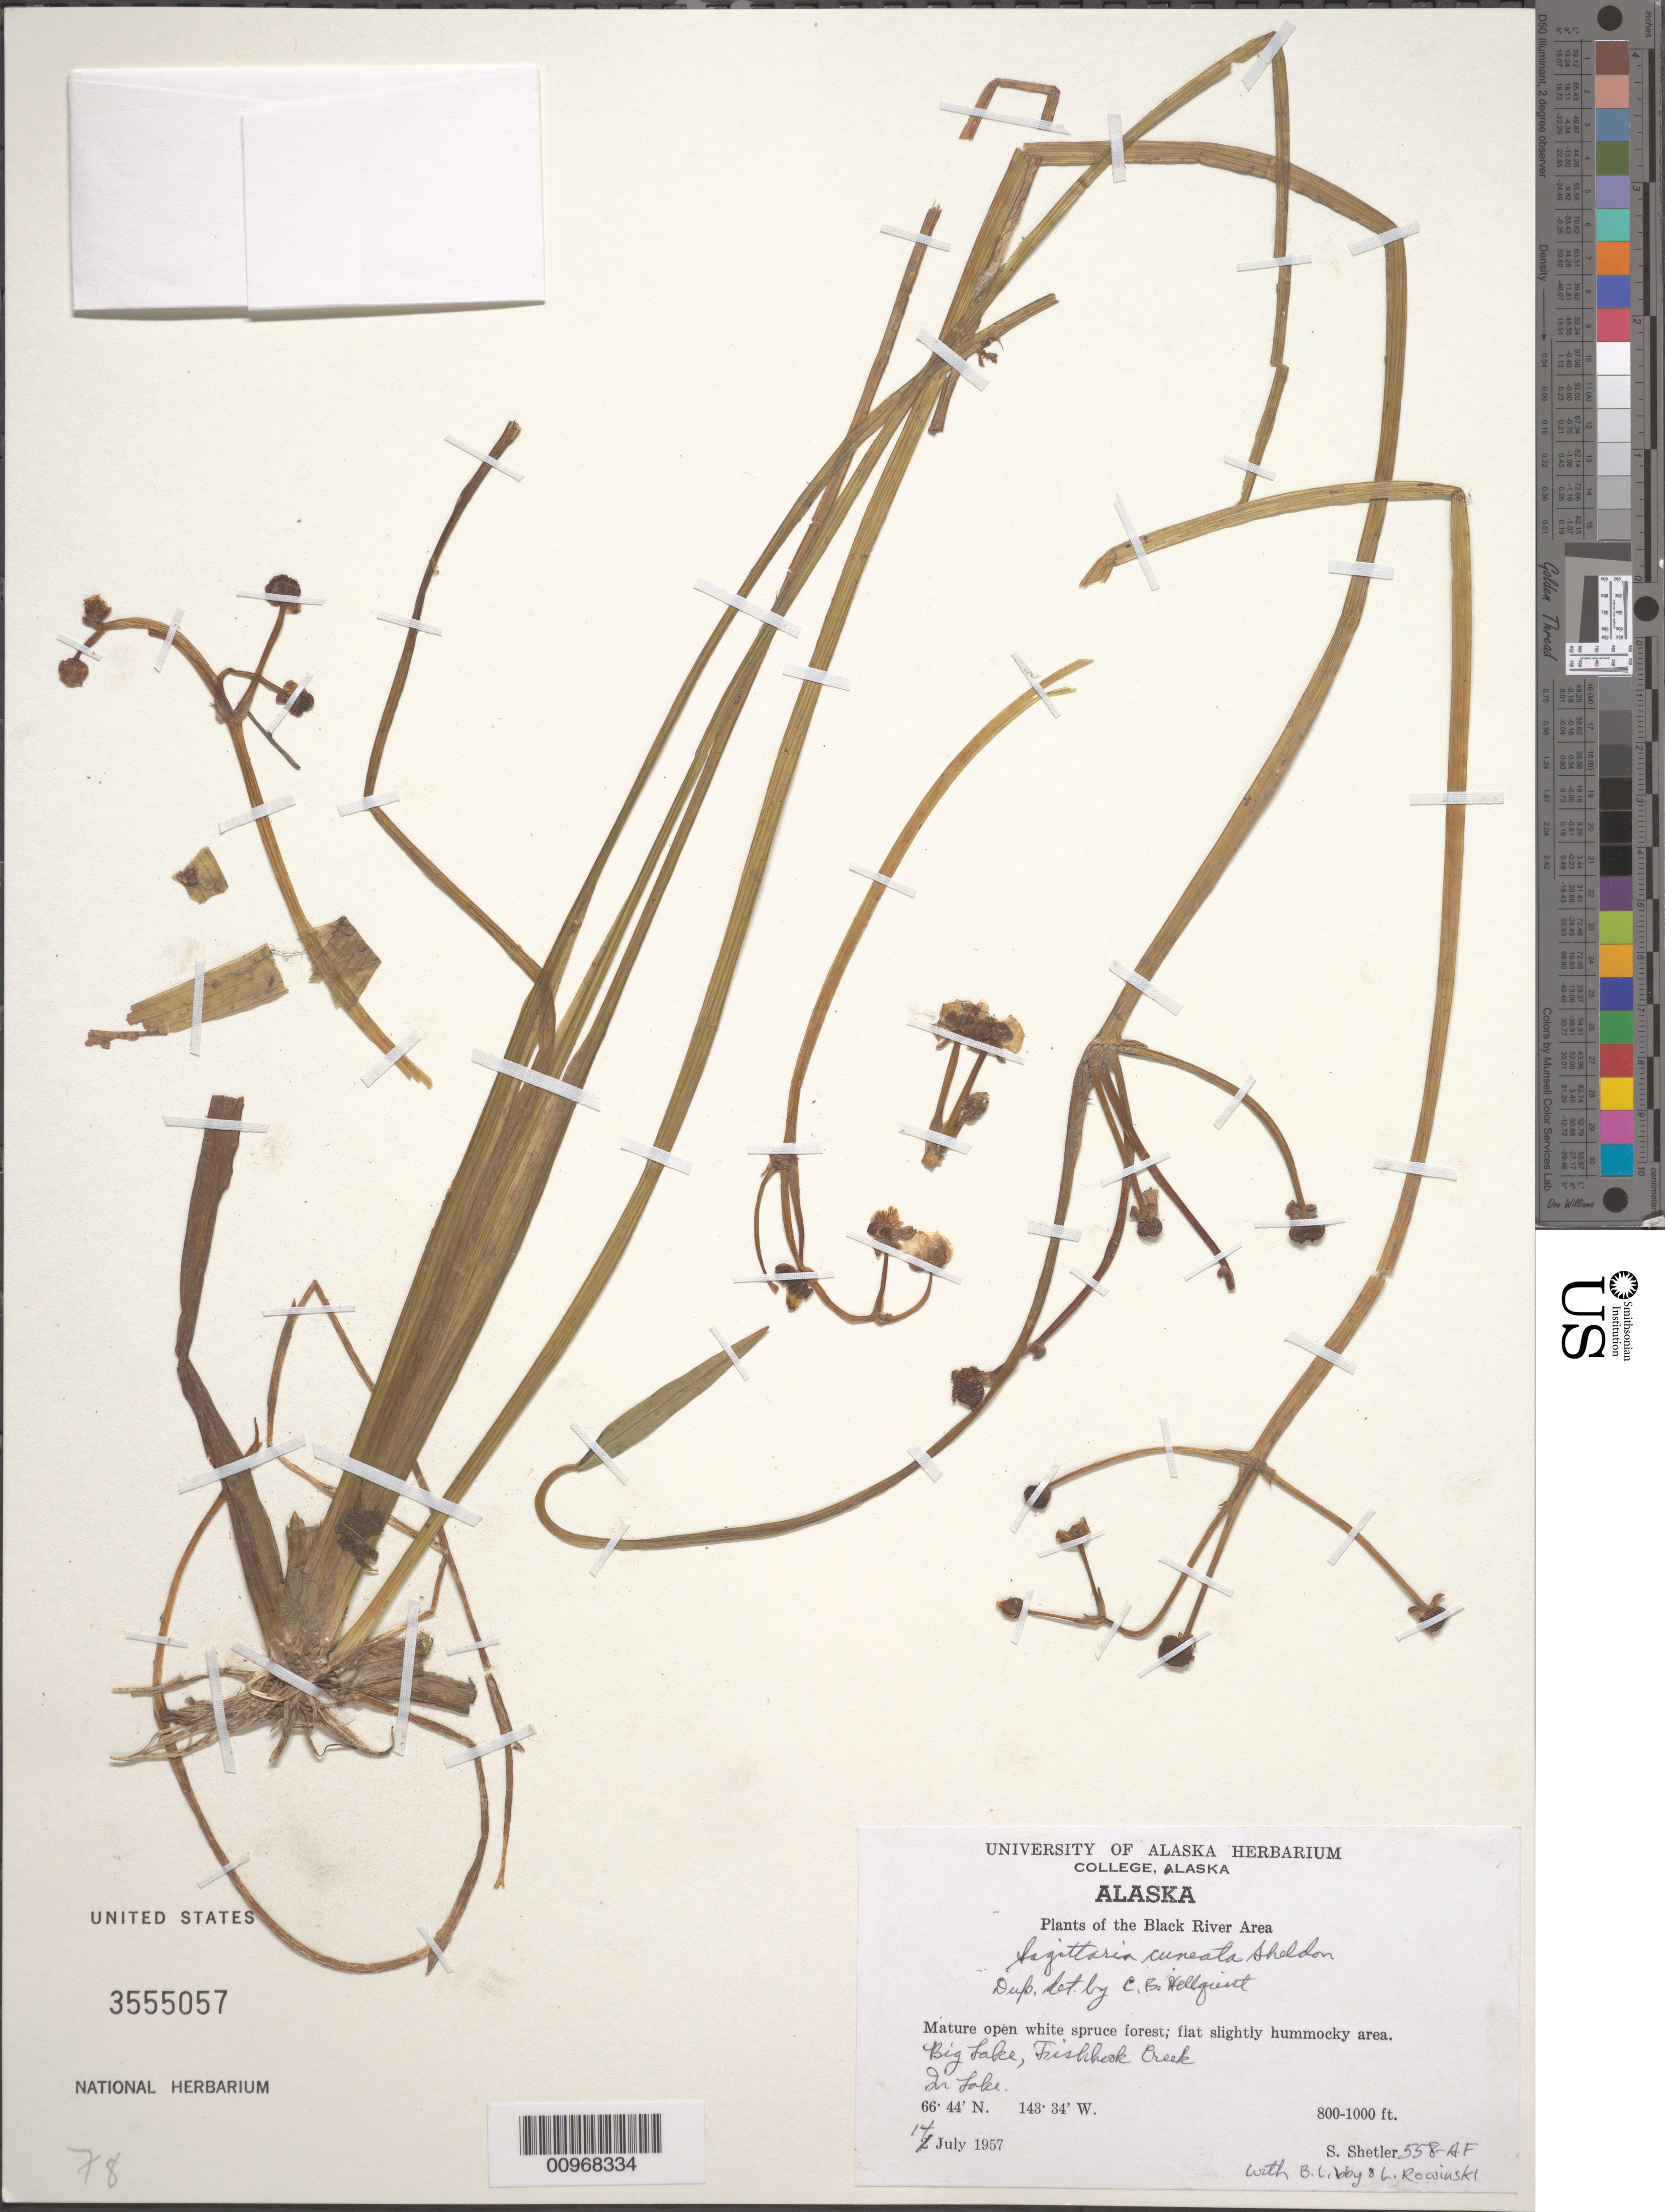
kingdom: Plantae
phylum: Tracheophyta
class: Liliopsida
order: Alismatales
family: Alismataceae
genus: Sagittaria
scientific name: Sagittaria cuneata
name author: E. Sheld.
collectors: S. Shetler, B. Libby & L. Rowinski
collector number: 558-AF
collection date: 1957-07-14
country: United States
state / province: Alaska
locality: The Black River Area. Big Lake, Fishhook Creek.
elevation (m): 244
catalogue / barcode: US 3555057